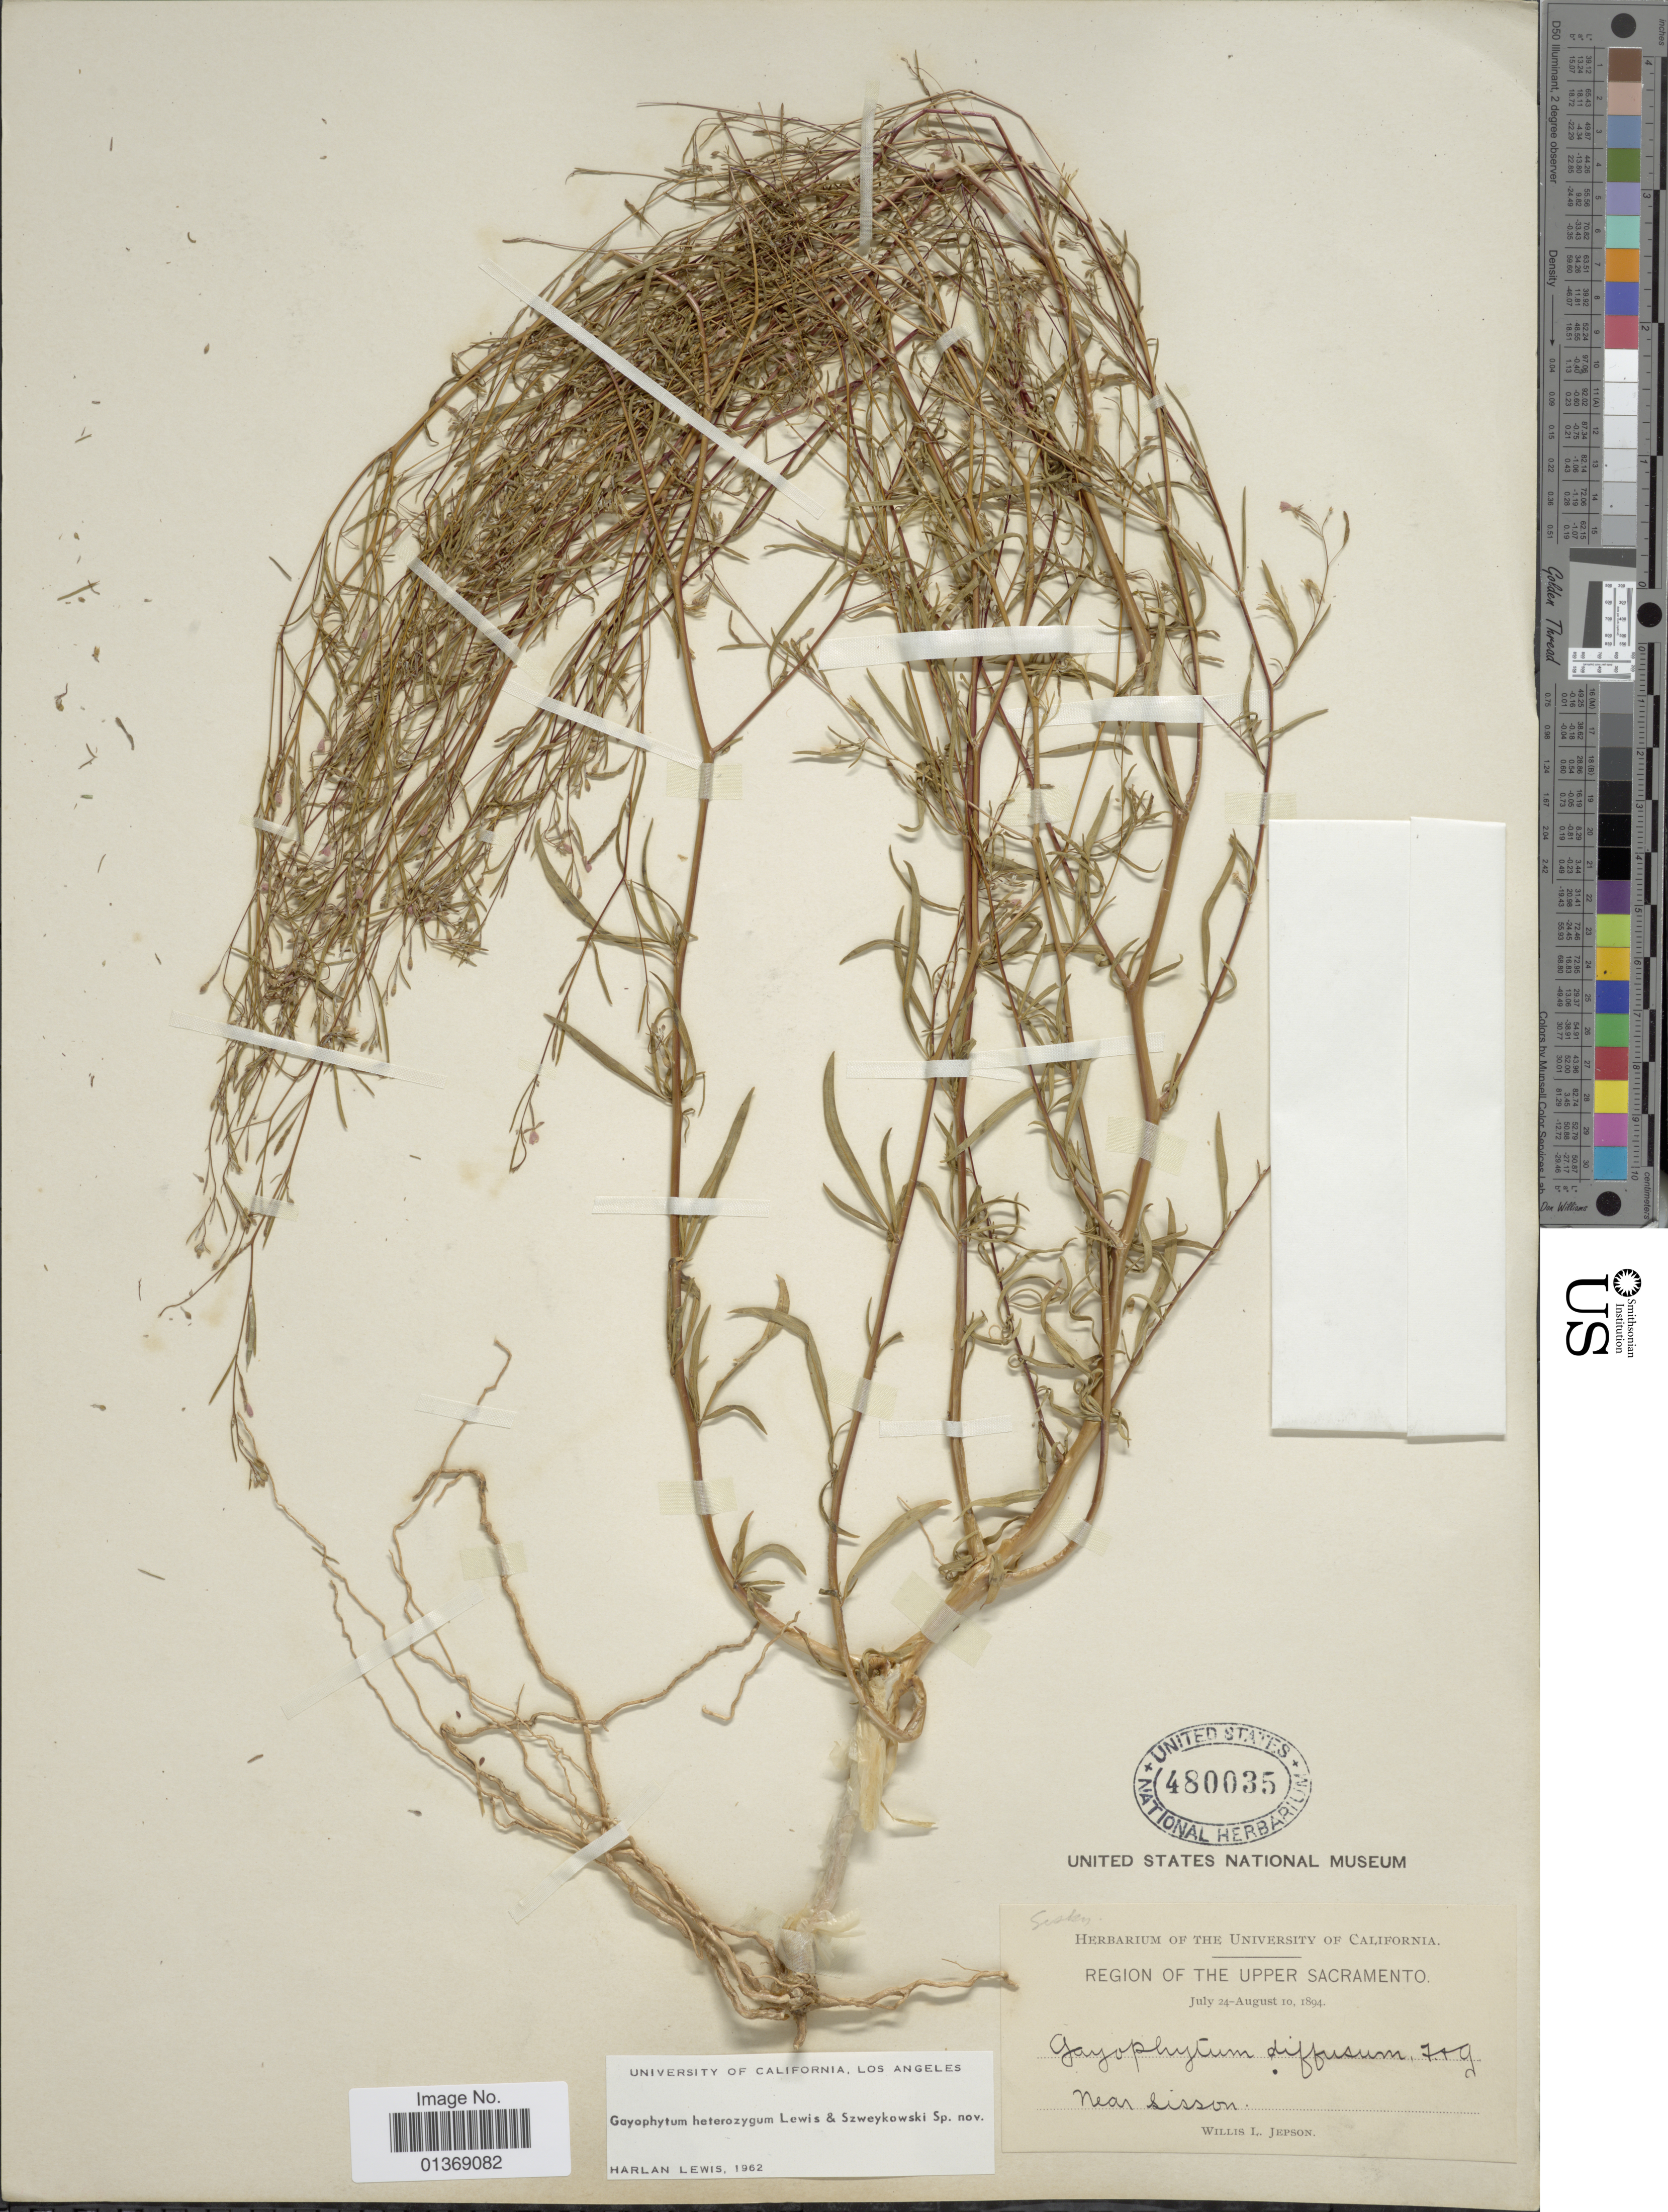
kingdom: Plantae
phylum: Tracheophyta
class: Magnoliopsida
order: Myrtales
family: Onagraceae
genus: Gayophytum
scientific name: Gayophytum heterozygum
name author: F. H. Lewis & Szweyk.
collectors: W. L. Jepson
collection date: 1894-07-24/1894-08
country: United States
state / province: California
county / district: Sacramento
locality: Region of the Upper Sacramento, Near Sisson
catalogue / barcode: US 480035